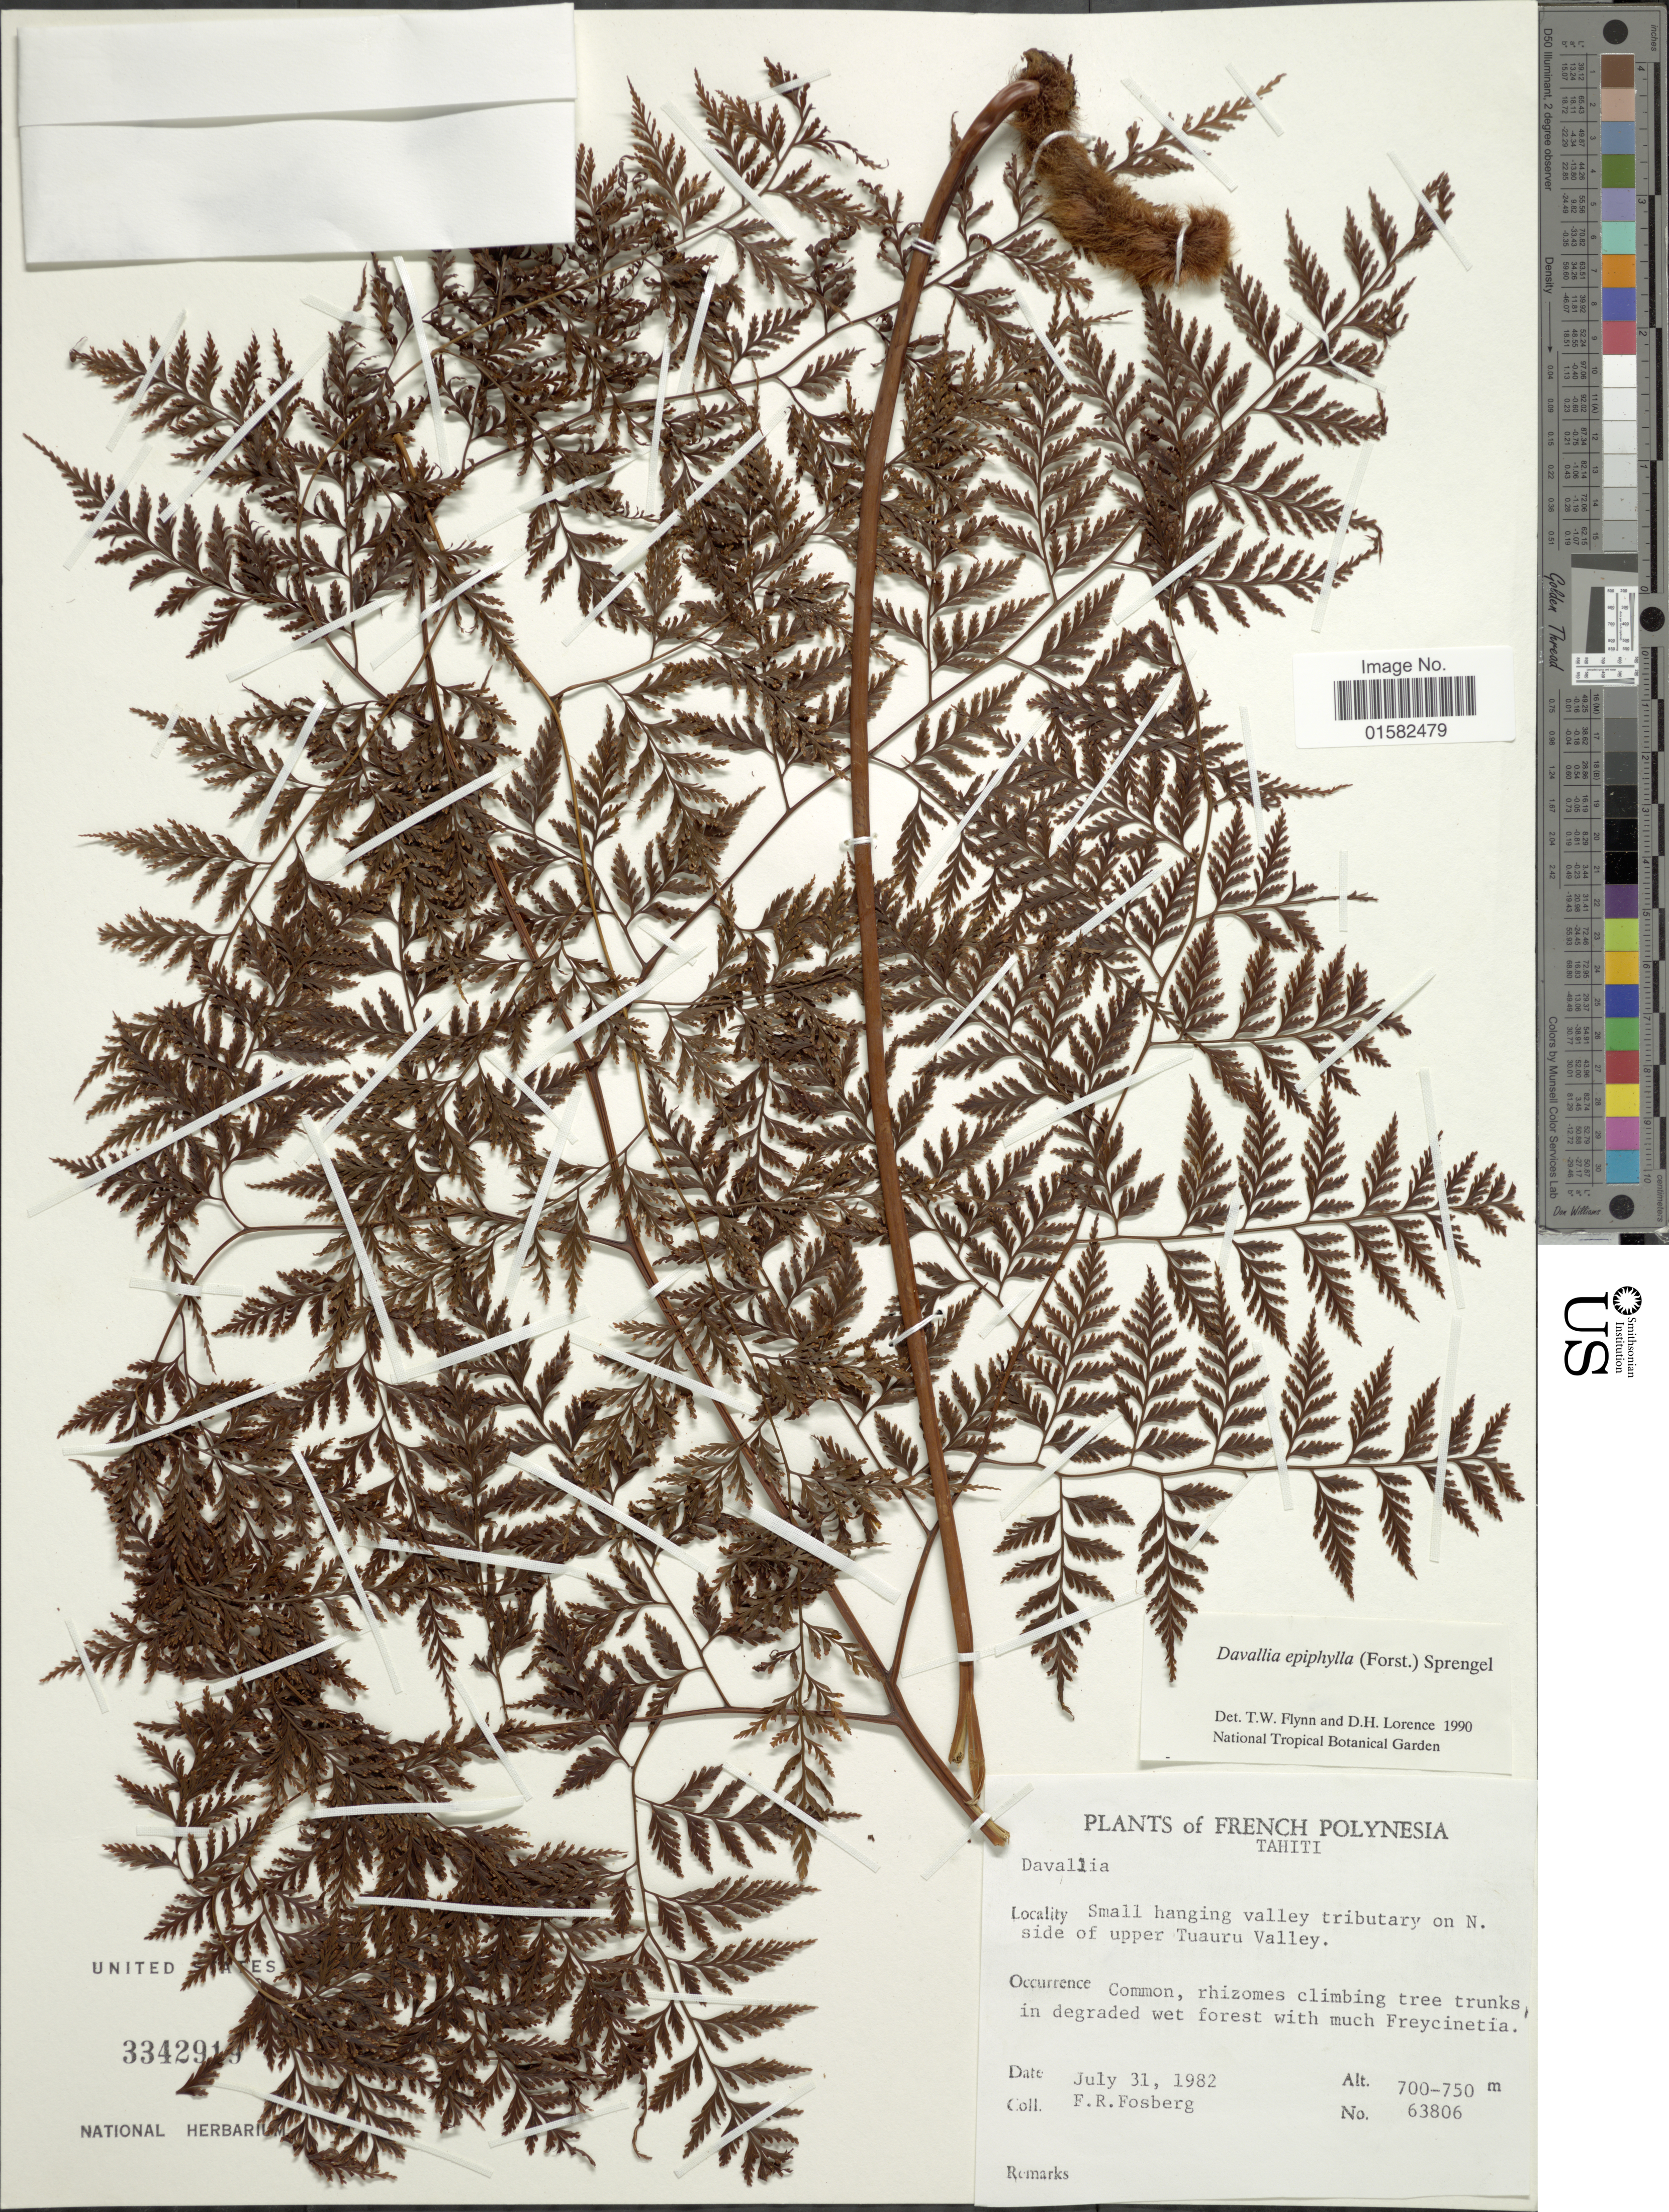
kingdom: Plantae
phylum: Tracheophyta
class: Polypodiopsida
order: Polypodiales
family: Davalliaceae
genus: Wibelia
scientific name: Wibelia denticulata var. elata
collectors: F. R. Fosberg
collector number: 63806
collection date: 1982-07-31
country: French Polynesia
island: Tahiti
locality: Tahiti, small hanging valley tributary on N. side of upper Tuauru Valley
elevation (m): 700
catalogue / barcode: US 3342919